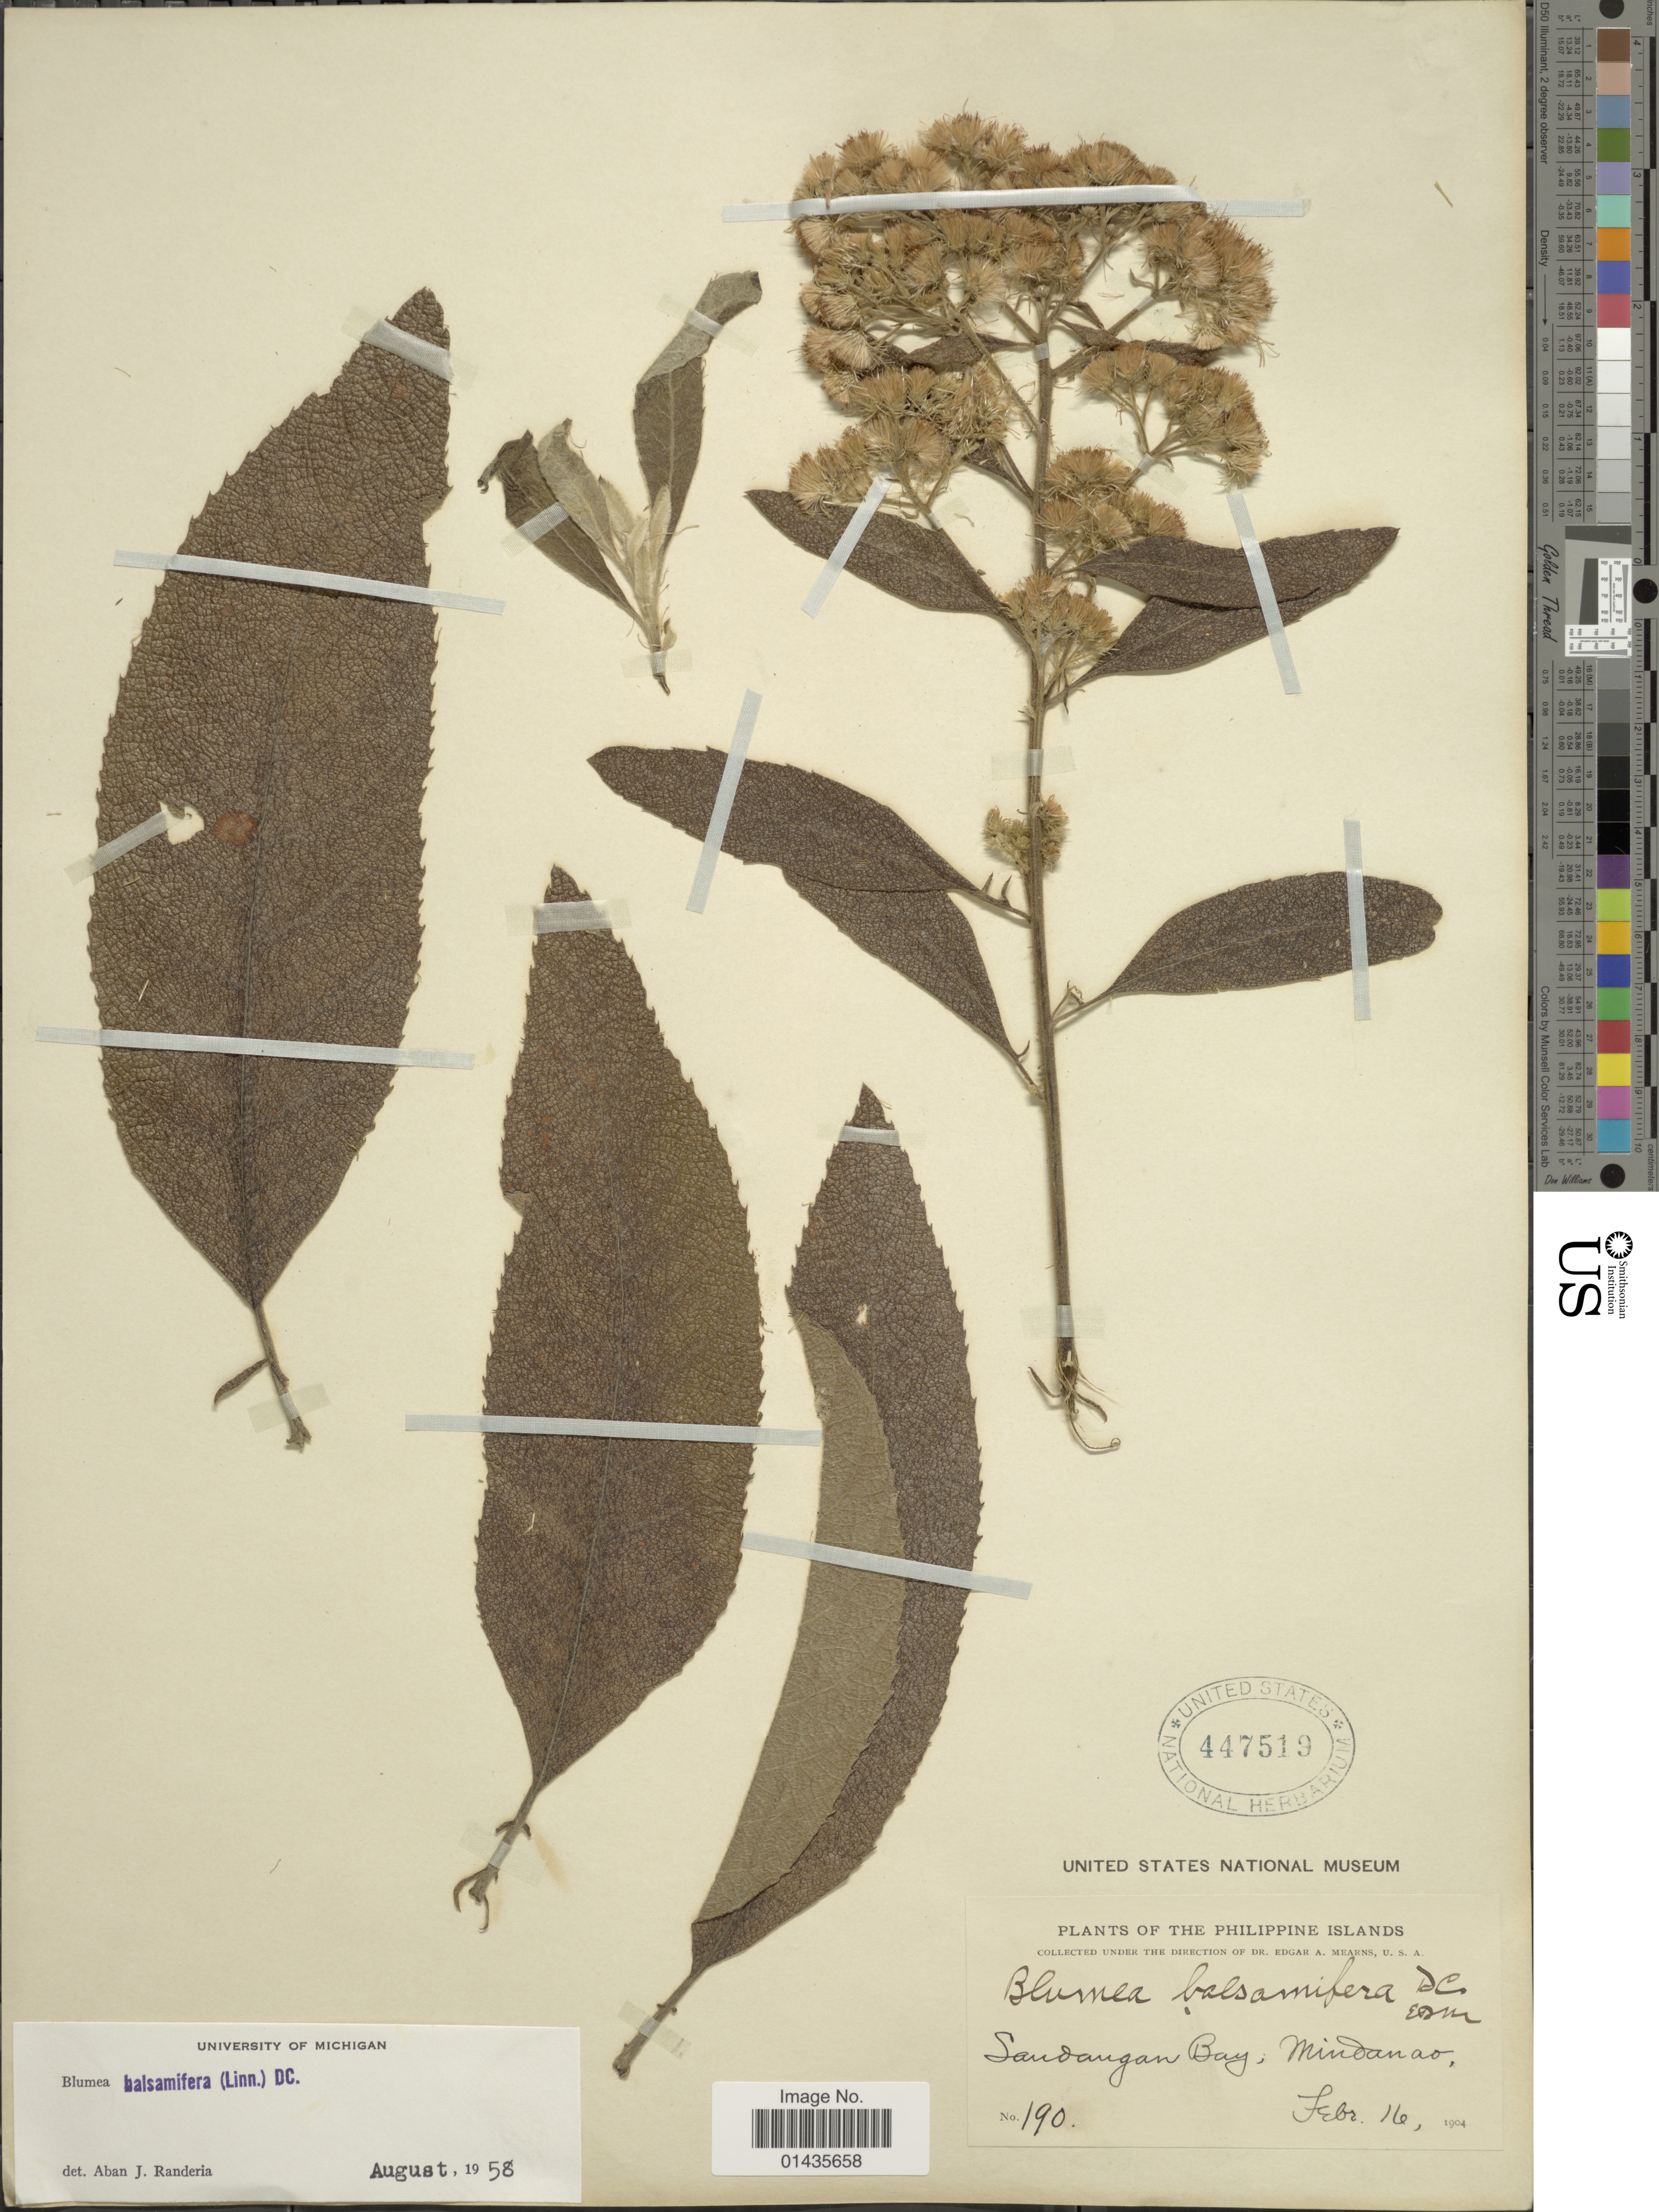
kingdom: Plantae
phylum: Tracheophyta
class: Magnoliopsida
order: Asterales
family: Asteraceae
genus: Blumea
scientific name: Blumea balsamifera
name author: (L.) DC.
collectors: E. A. Mearns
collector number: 190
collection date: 1904-02-16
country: Philippines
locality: Sandangan Bay, Mindanao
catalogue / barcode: US 447519